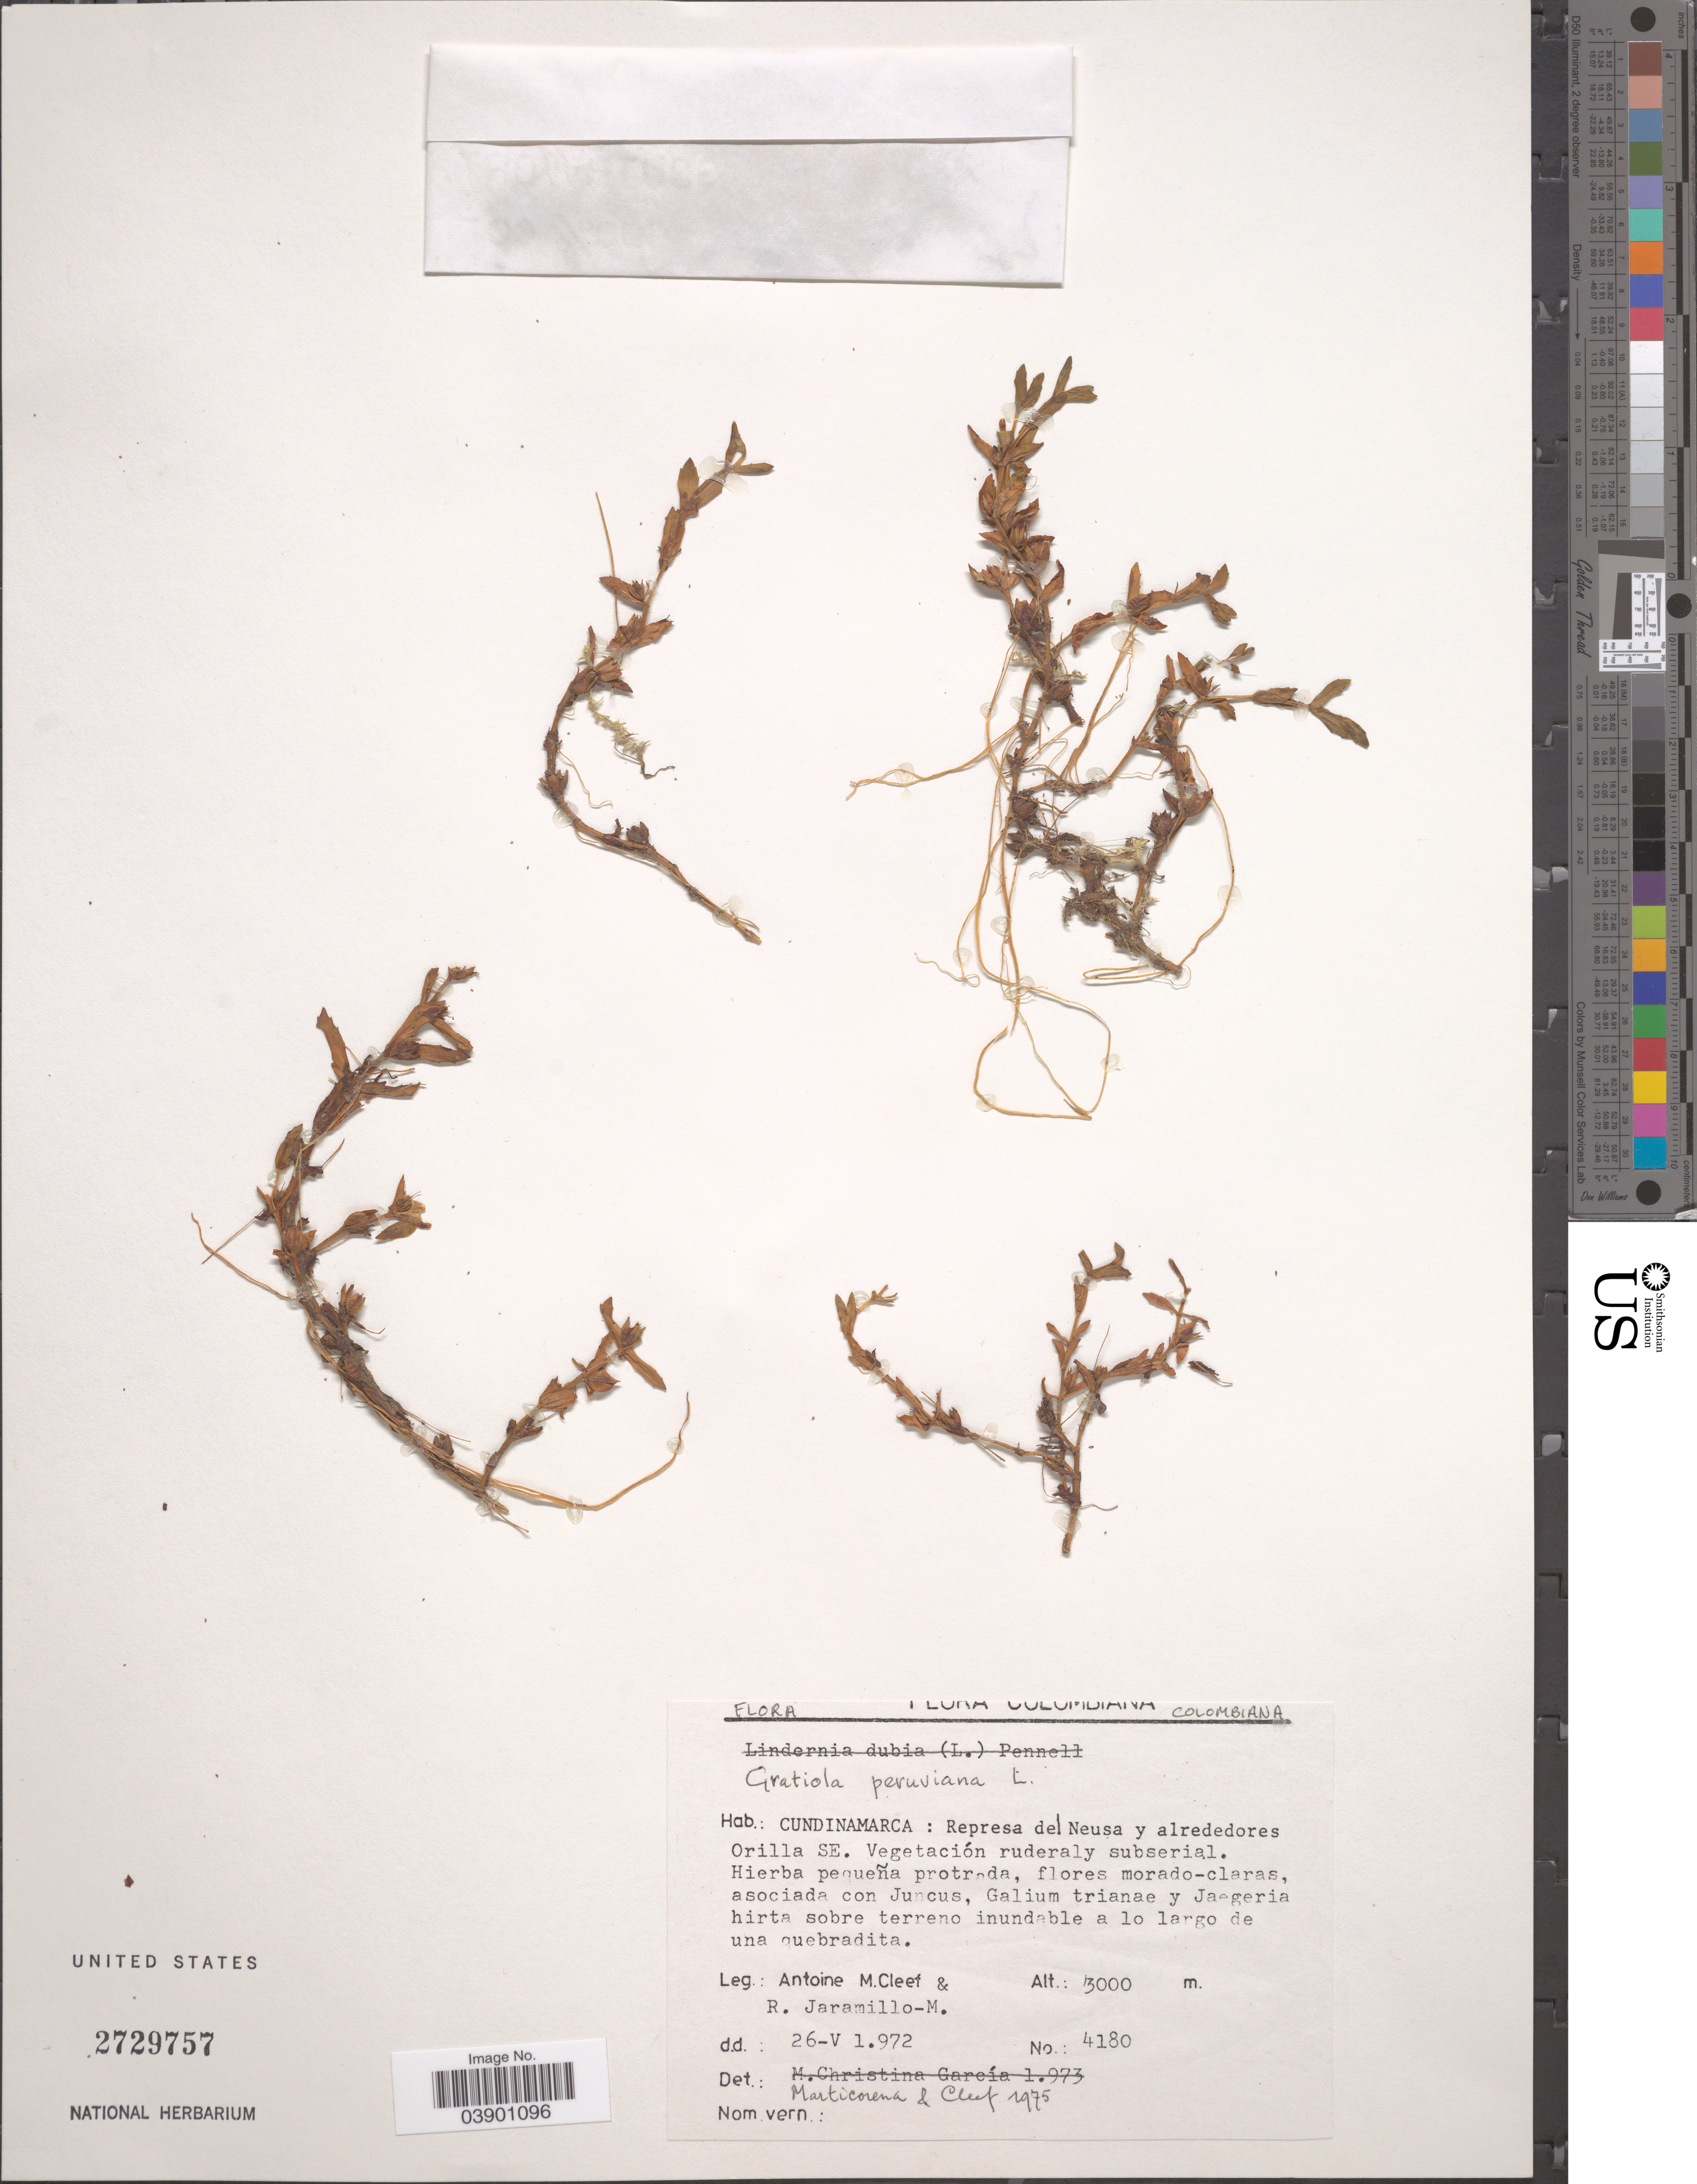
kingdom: Plantae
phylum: Tracheophyta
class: Magnoliopsida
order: Lamiales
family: Plantaginaceae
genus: Gratiola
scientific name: Gratiola peruviana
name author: L.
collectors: A. M. Cleef & R. Jaramillo M.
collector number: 4180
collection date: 1972-05-26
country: Colombia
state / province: Cundinamarca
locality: Represa del Neusa y alrededores Orilla SE.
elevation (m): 3000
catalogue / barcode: US 2729757